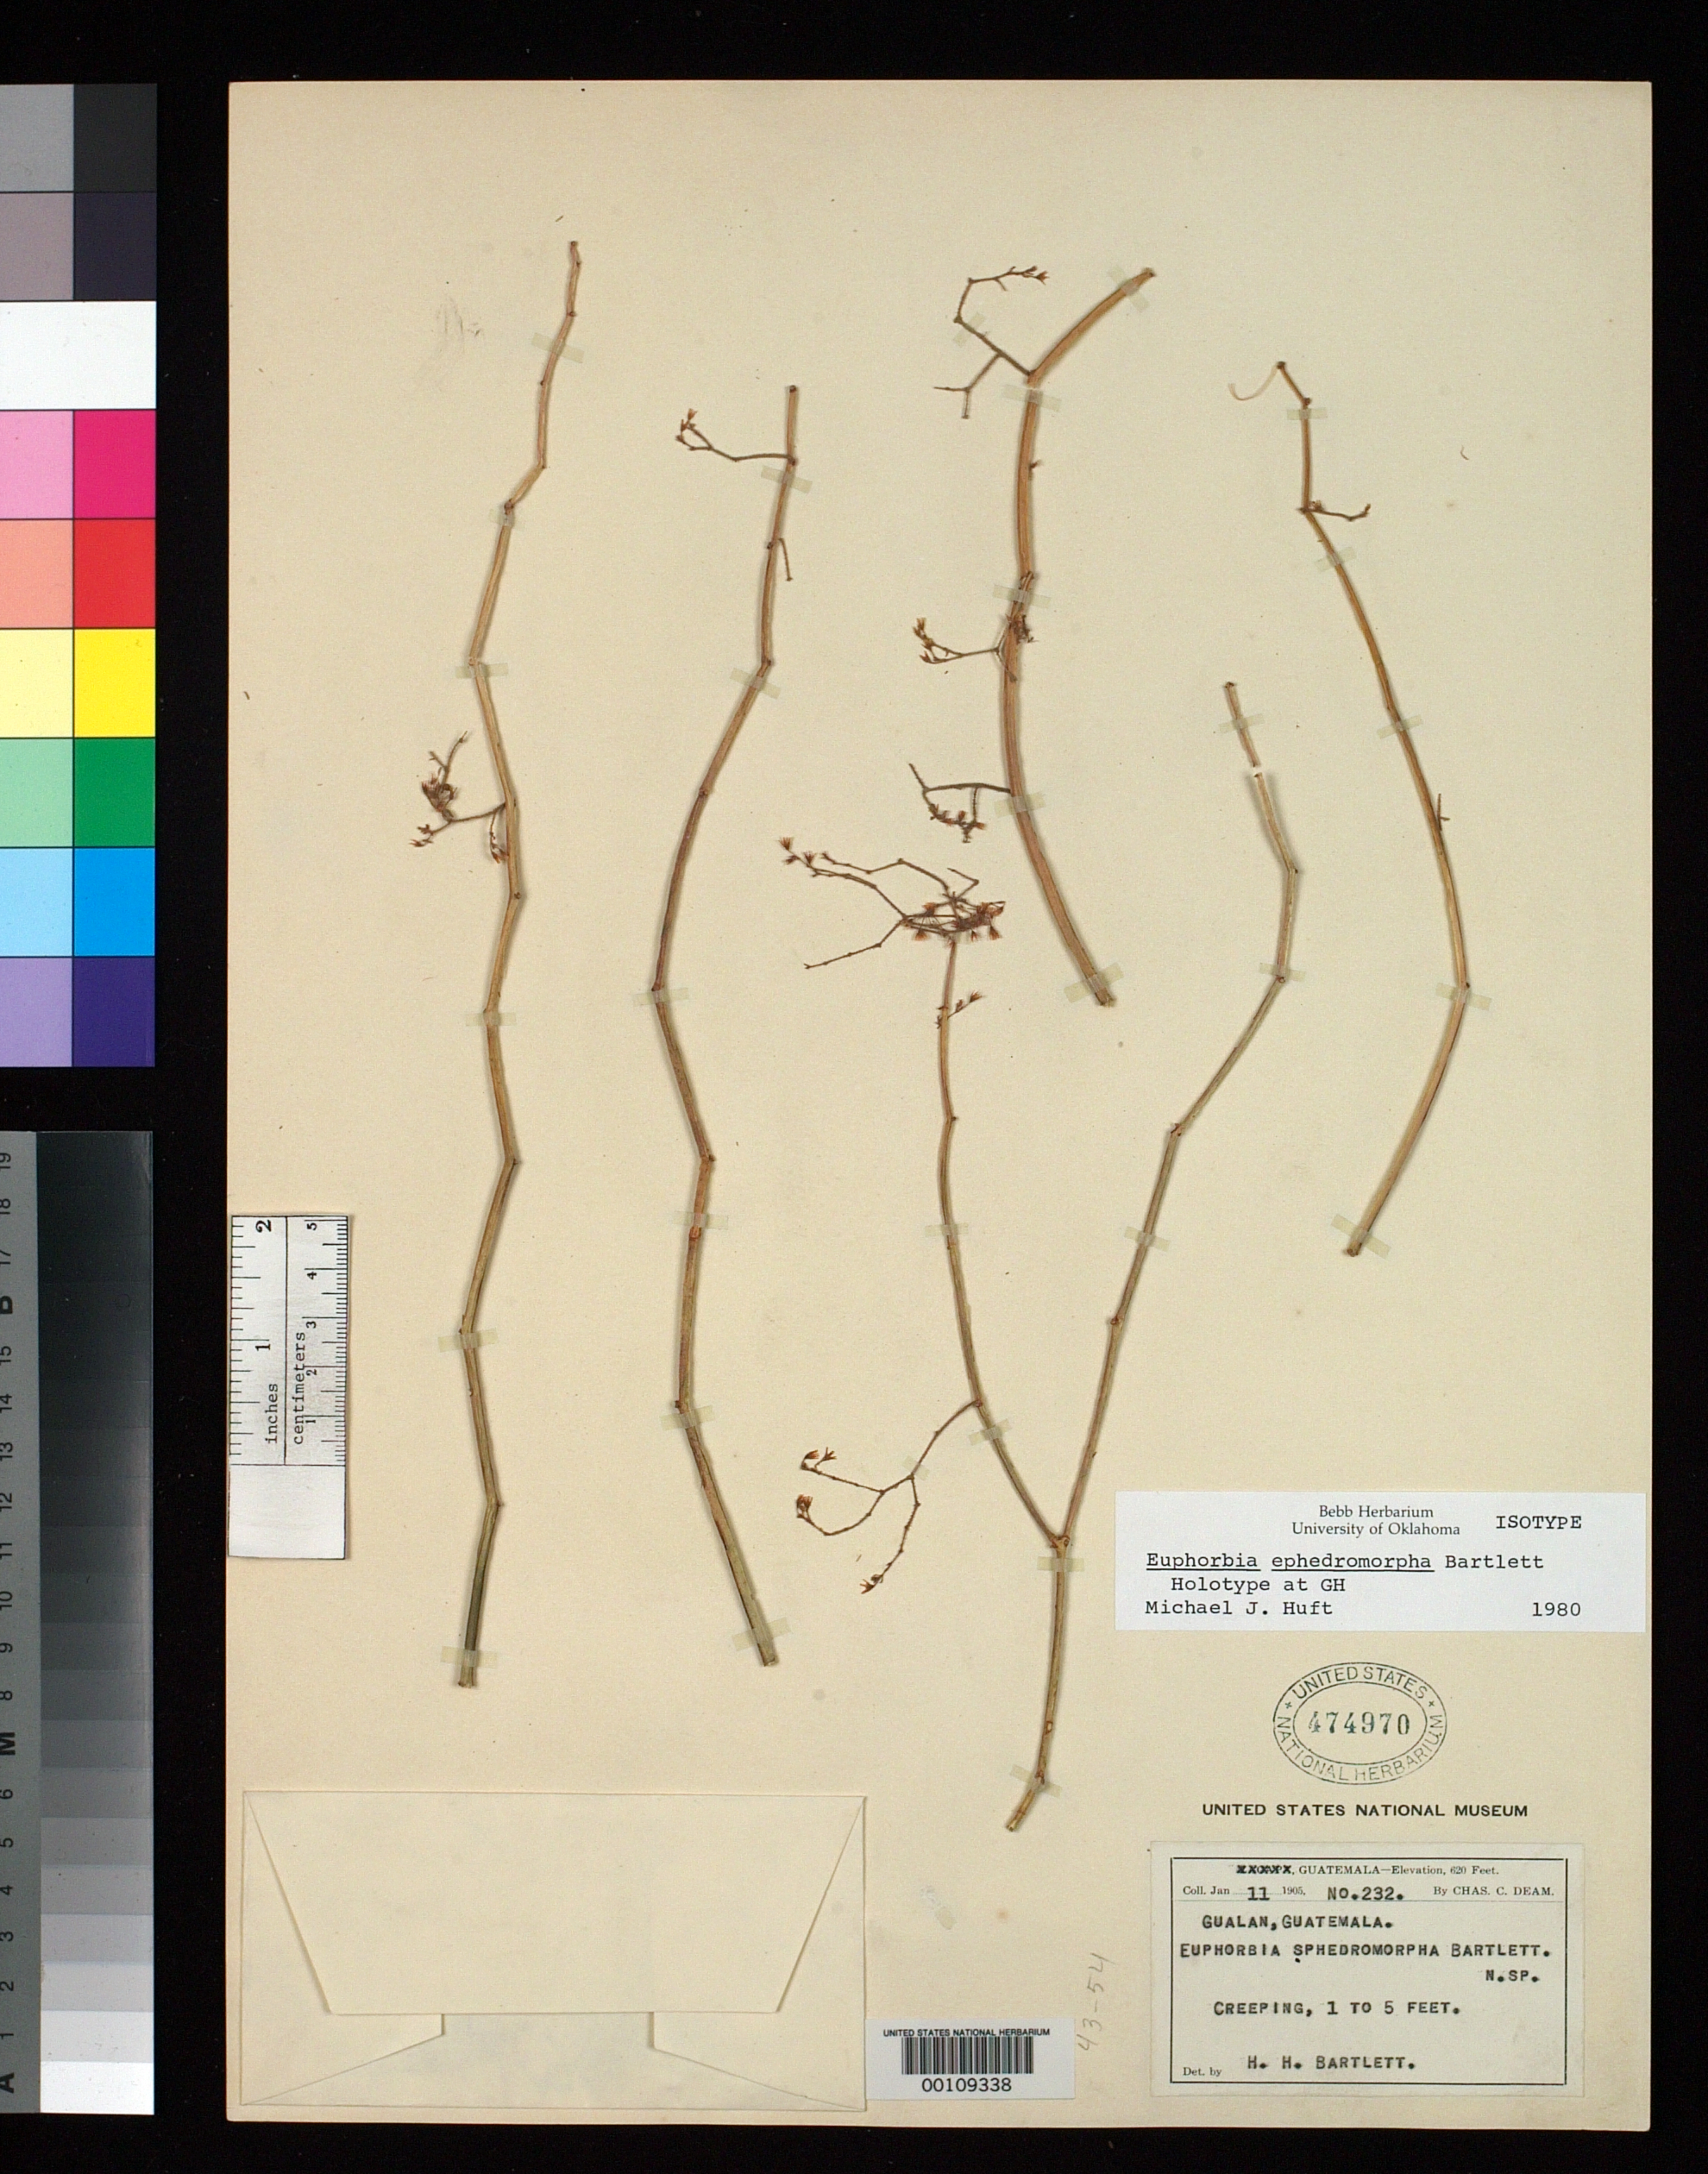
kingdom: Plantae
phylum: Tracheophyta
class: Magnoliopsida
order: Malpighiales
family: Euphorbiaceae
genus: Euphorbia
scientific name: Euphorbia ephedromorpha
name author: Bartlett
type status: Isotype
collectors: C. C. Deam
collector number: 232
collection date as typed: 11 Jan 1905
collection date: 1905-01-11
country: Guatemala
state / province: Zacapa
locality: Gualan.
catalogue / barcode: US 474970